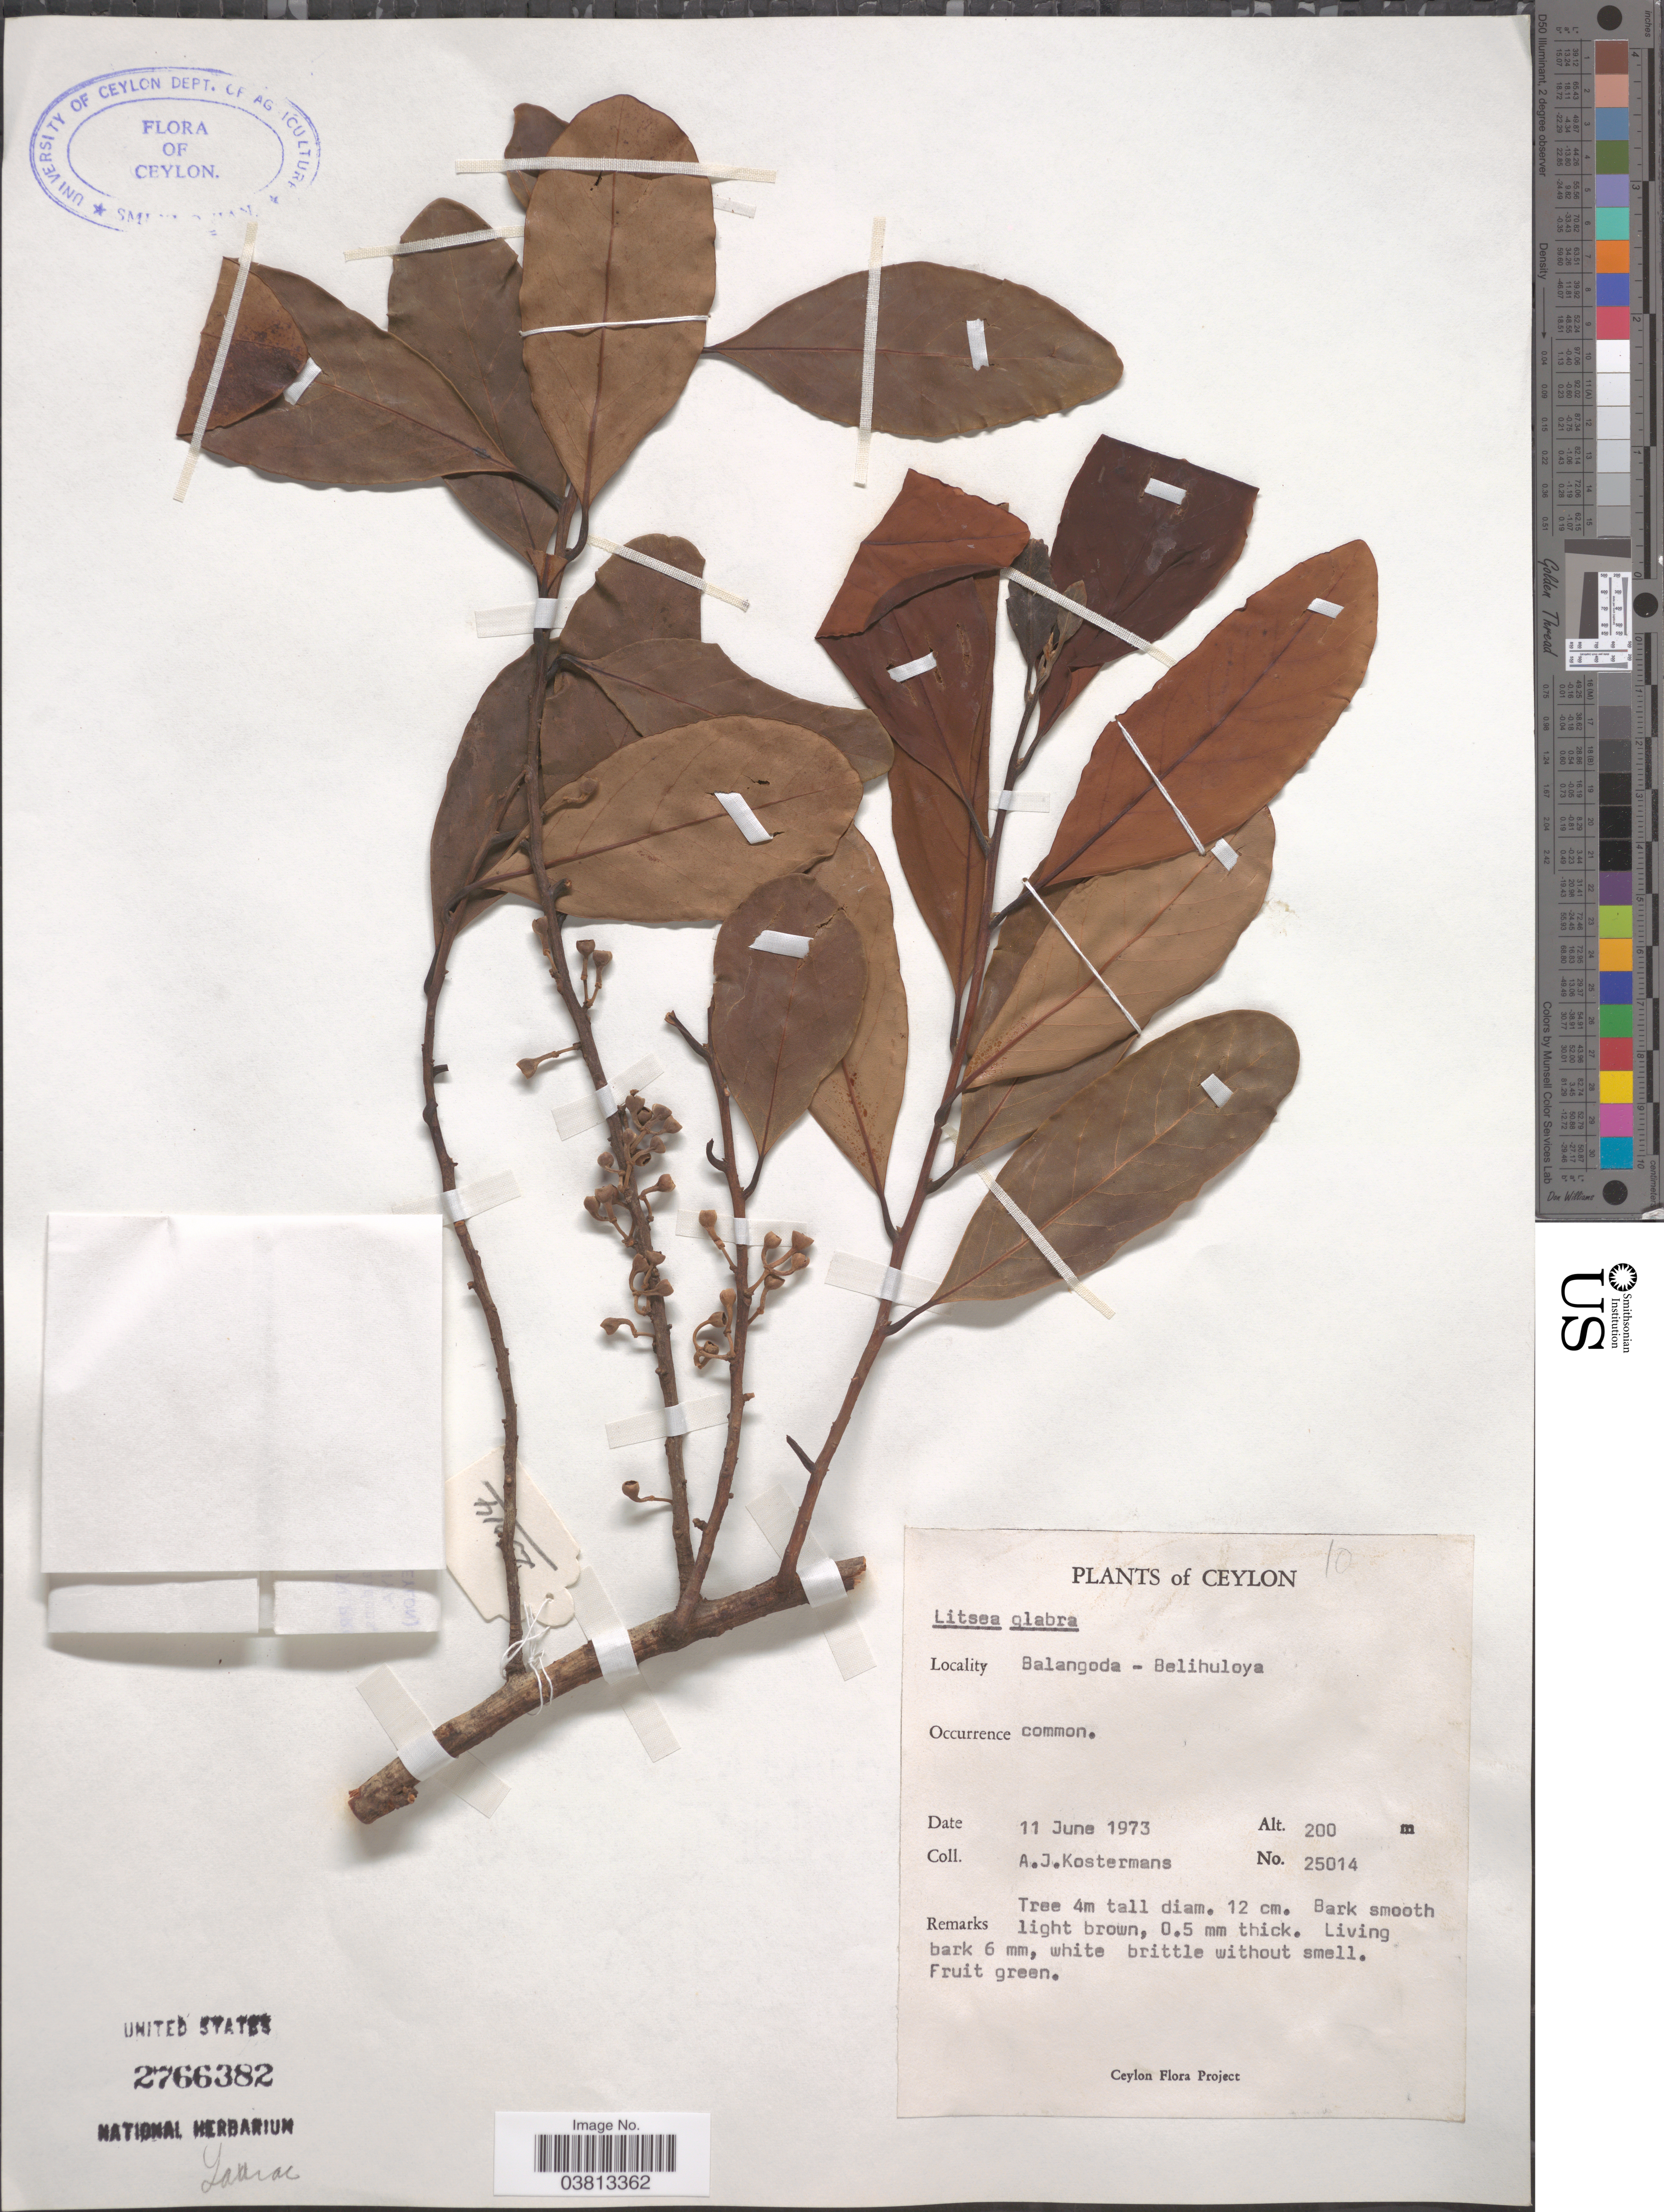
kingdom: Plantae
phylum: Tracheophyta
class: Magnoliopsida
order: Laurales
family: Lauraceae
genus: Litsea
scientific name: Litsea walkeri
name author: (Meisn.) Trimen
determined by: Strong, Mark T., (BOT), Smithsonian Institution - National Museum of Natural History (UNITED STATES)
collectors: A. J. G. Kostermans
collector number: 25014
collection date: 1973-06-11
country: Sri Lanka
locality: Ceylon. Balangoda - Belihuloya.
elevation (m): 200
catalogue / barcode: US 2766382